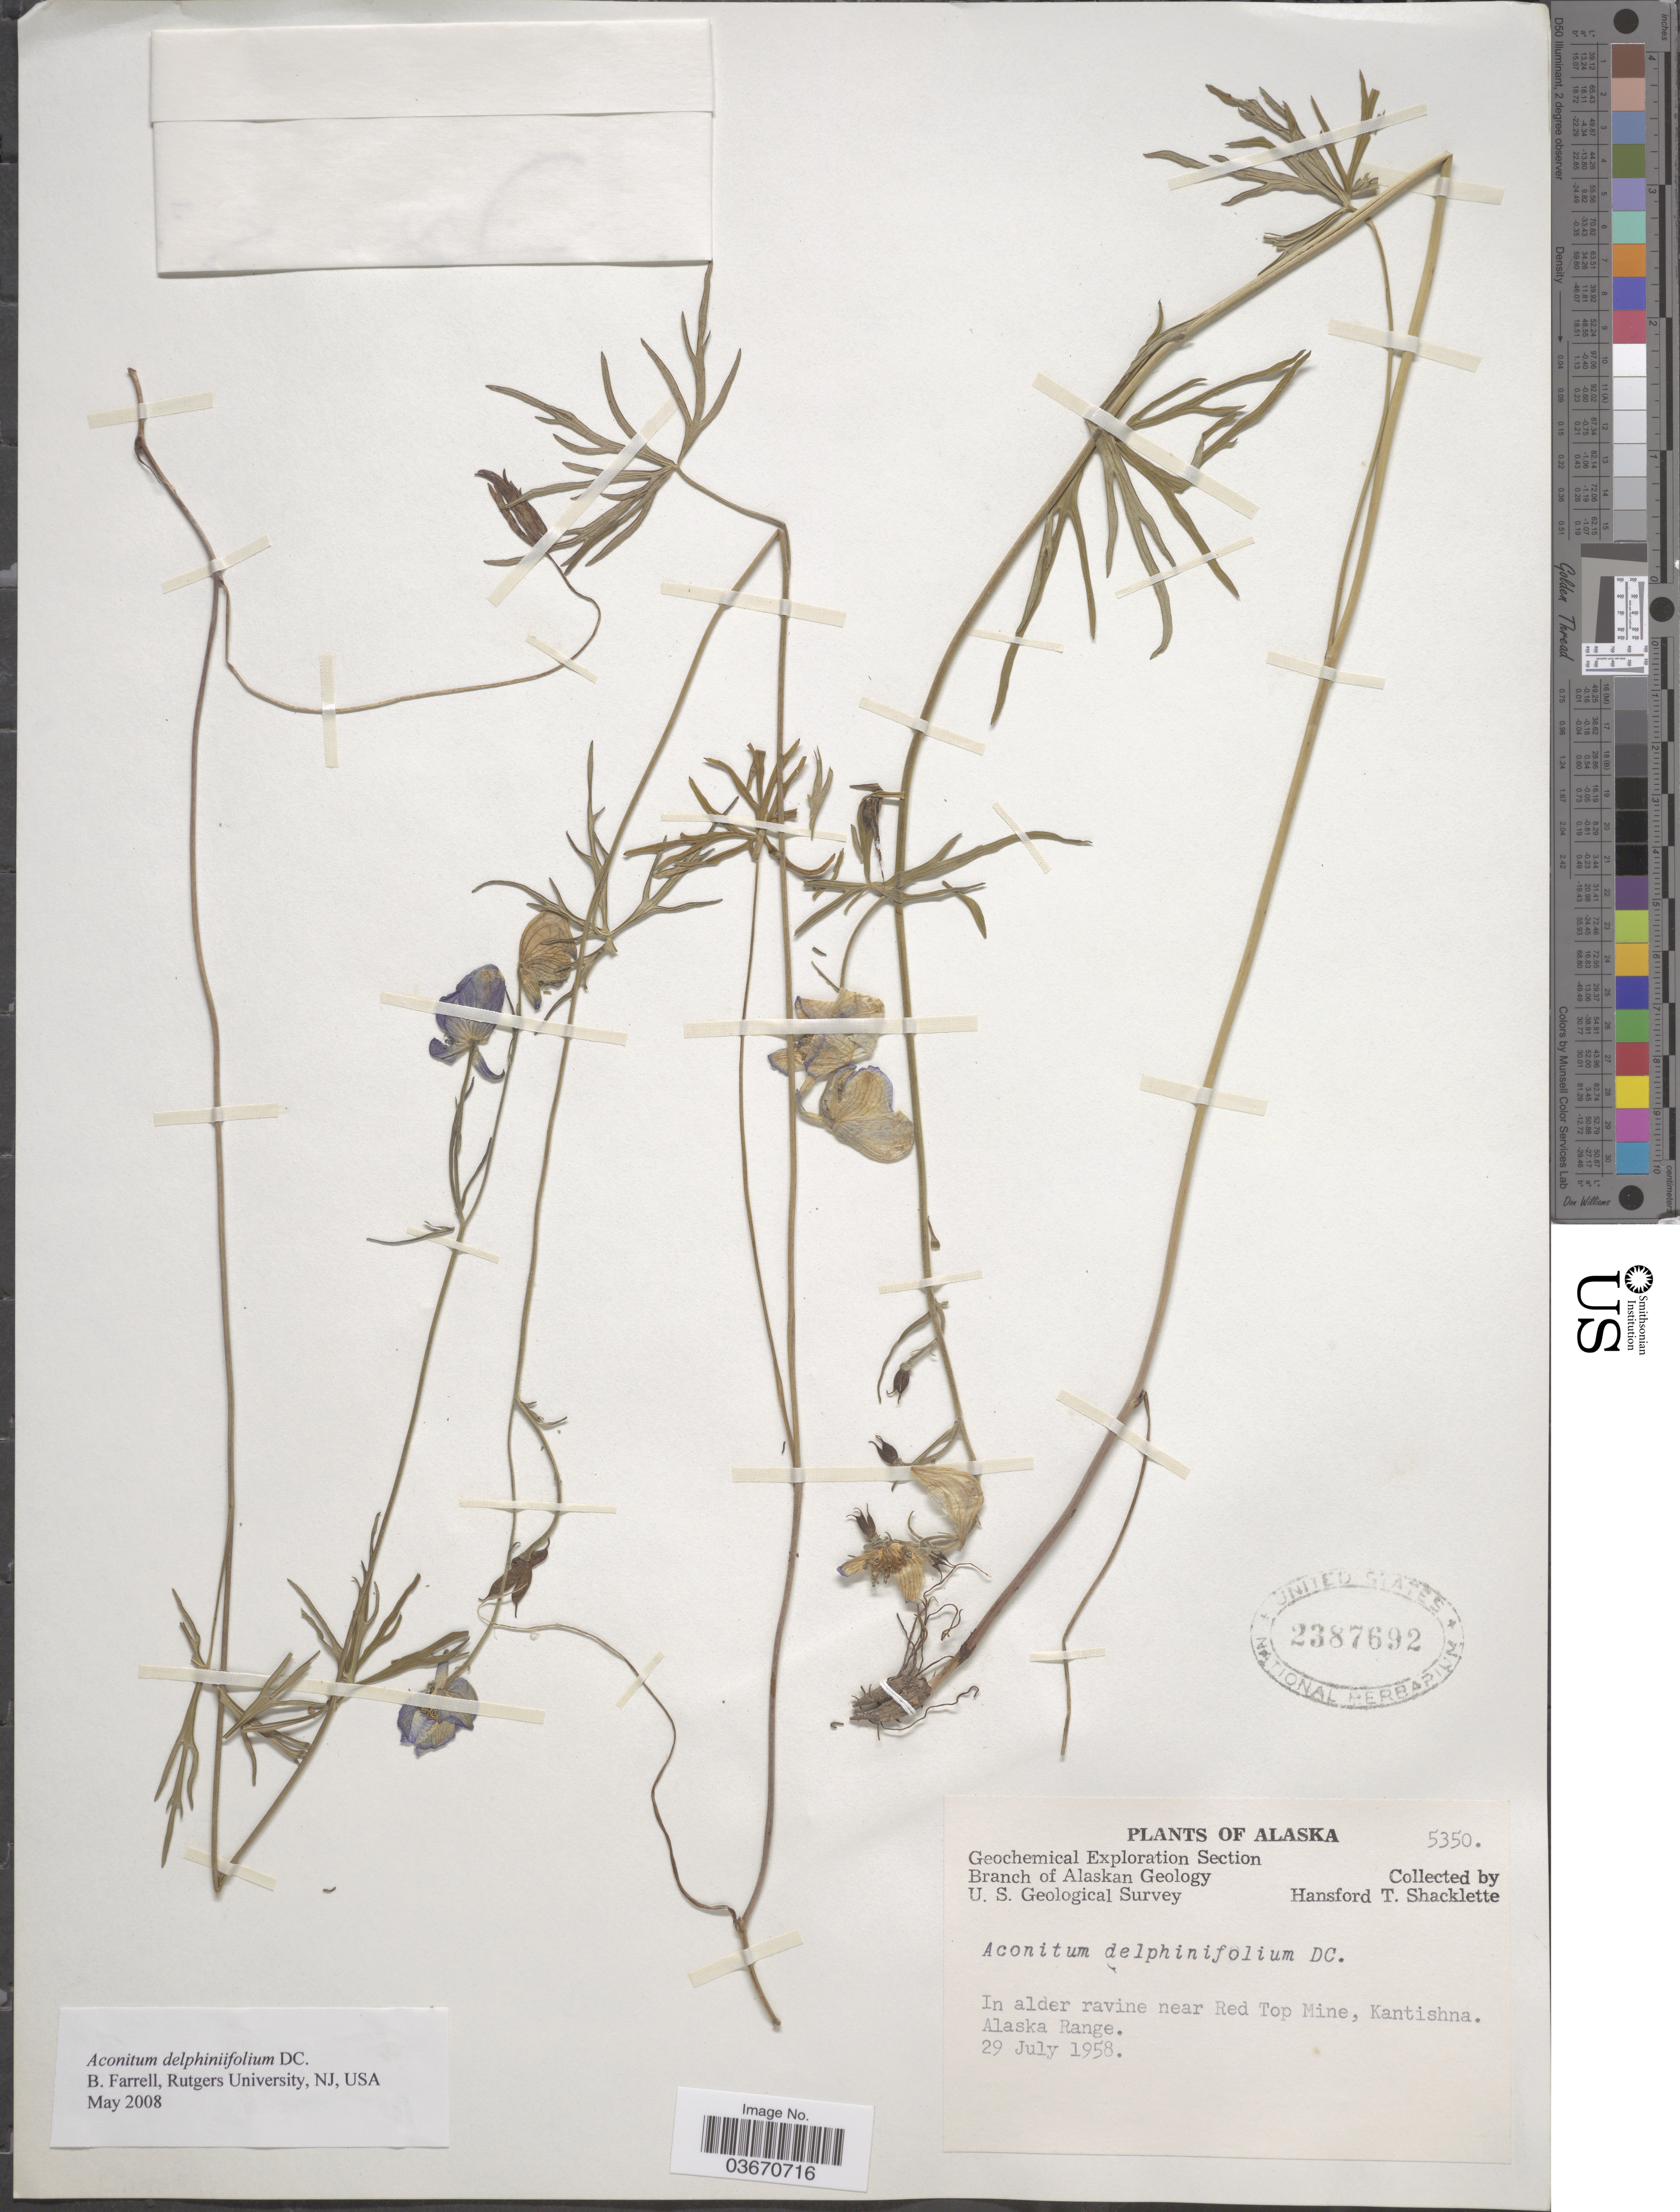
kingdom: Plantae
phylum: Tracheophyta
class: Magnoliopsida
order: Ranunculales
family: Ranunculaceae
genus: Aconitum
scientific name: Aconitum delphinifolium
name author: DC.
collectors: H. Shacklette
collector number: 5350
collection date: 1958-07-29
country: United States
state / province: Alaska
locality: In alder ravine near Red Top Mine, Kantishna. Alaska Range.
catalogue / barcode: US 2387692